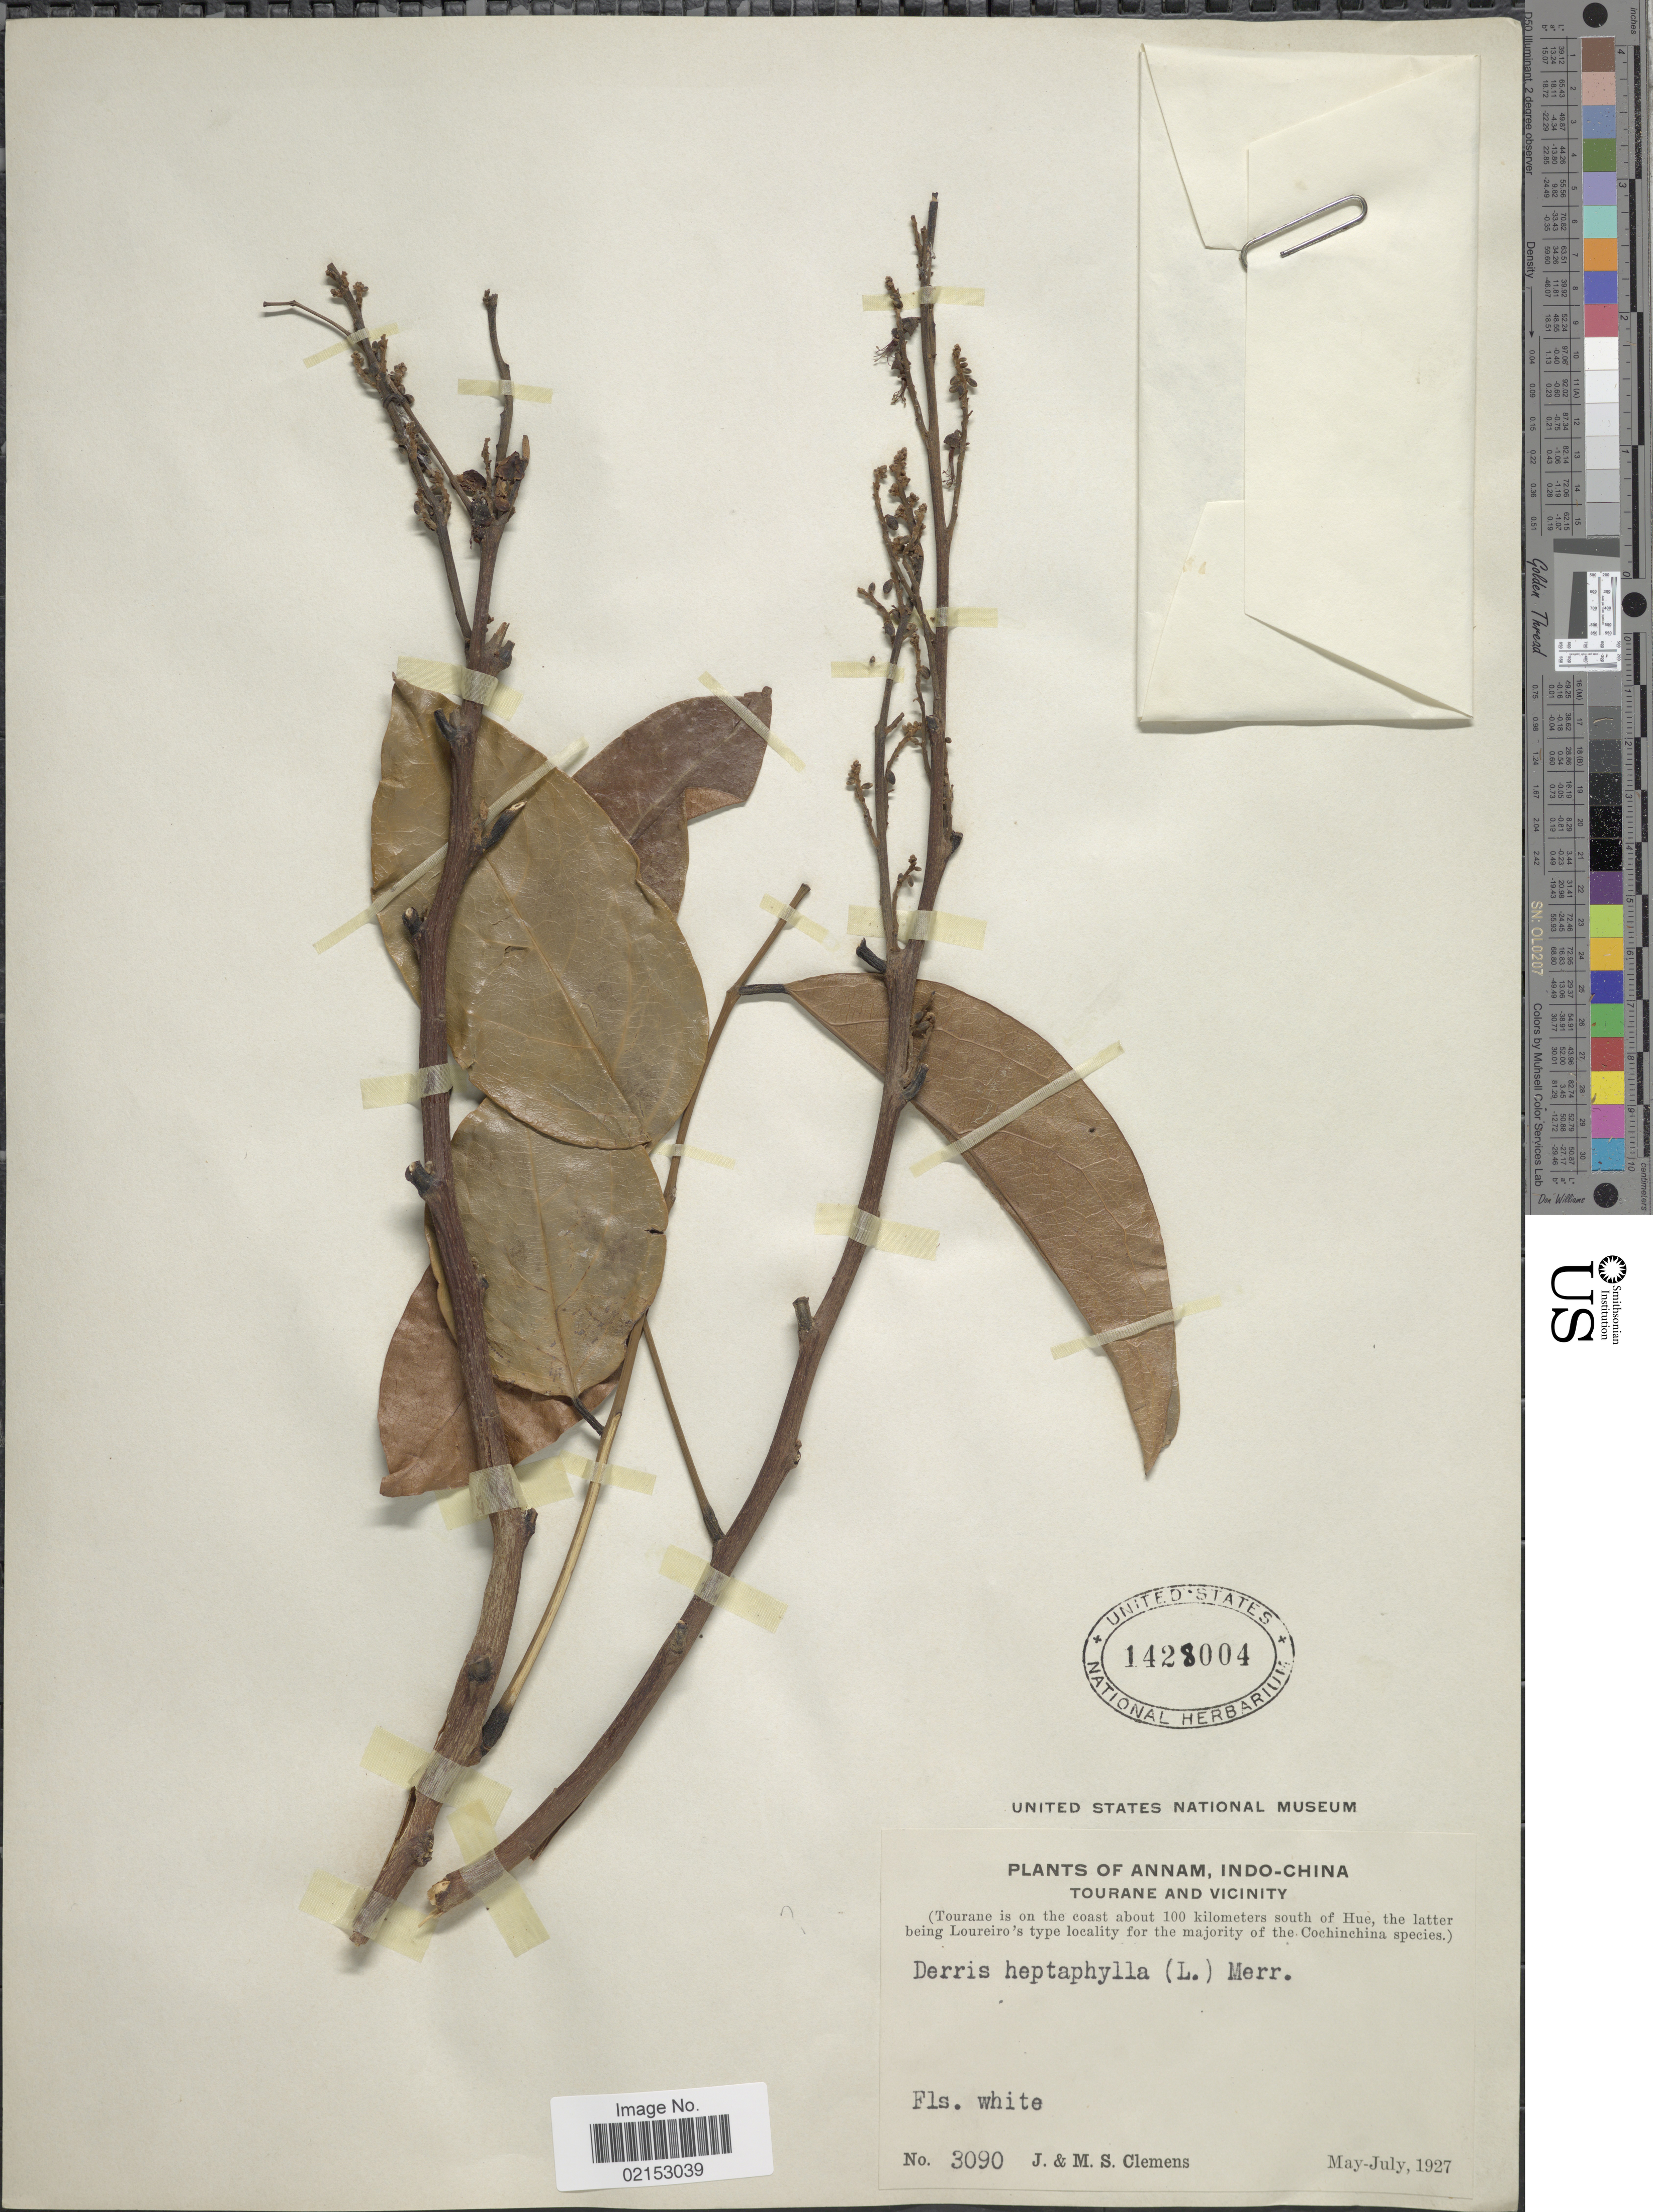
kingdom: Plantae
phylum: Tracheophyta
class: Magnoliopsida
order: Fabales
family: Fabaceae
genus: Aganope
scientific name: Aganope heptaphylla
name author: (L.) Polhill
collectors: J. Clemens & M. S. Clemens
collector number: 3090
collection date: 1927-05/1927-07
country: Vietnam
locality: Annam, Indo-China, Tourane and Vicinity, (Tourane is on the coast about 100 kilometers south of Hue, the latter being Loureiro's type locality for the majority of the Cochinchina species)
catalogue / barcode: US 1428004